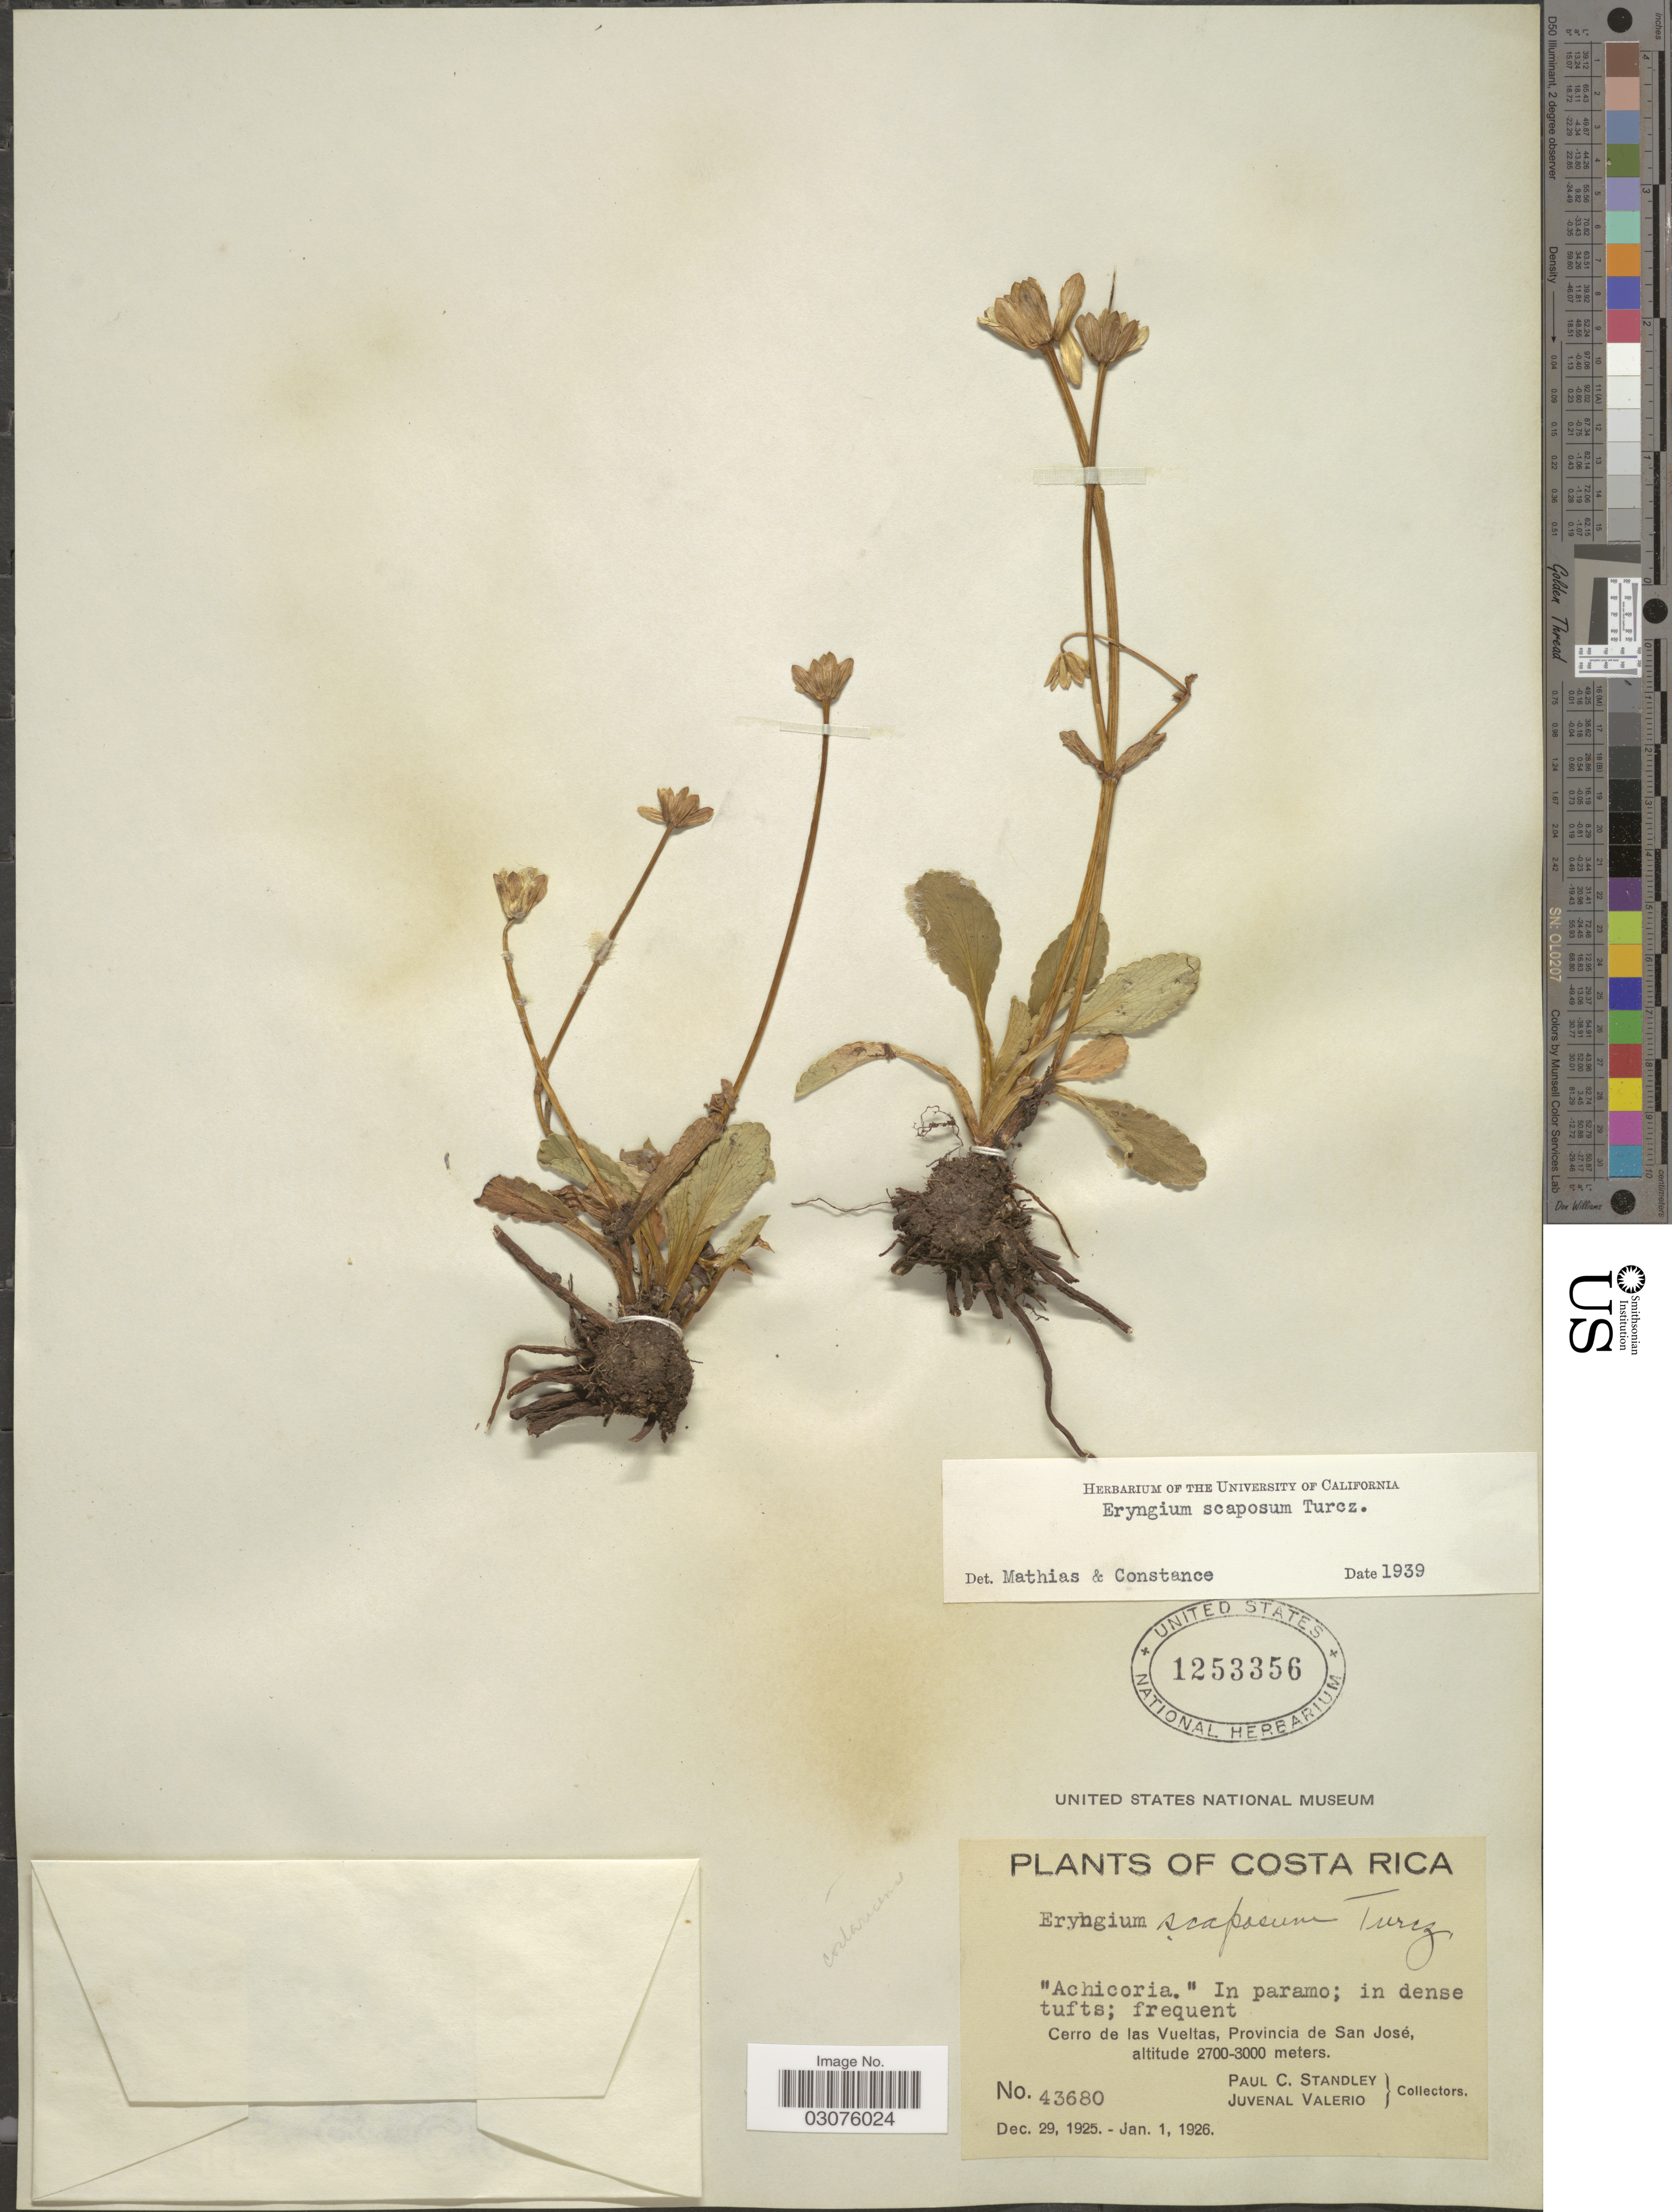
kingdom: Plantae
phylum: Tracheophyta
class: Magnoliopsida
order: Apiales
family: Apiaceae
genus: Eryngium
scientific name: Eryngium scaposum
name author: Turcz.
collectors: P. C. Standley & J. Valerio R.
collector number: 43680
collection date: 1925-12-29/1926-01-01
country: Costa Rica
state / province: San José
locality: Cerro de las Vueltas, Provincia de San José.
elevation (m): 2700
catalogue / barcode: US 1253356